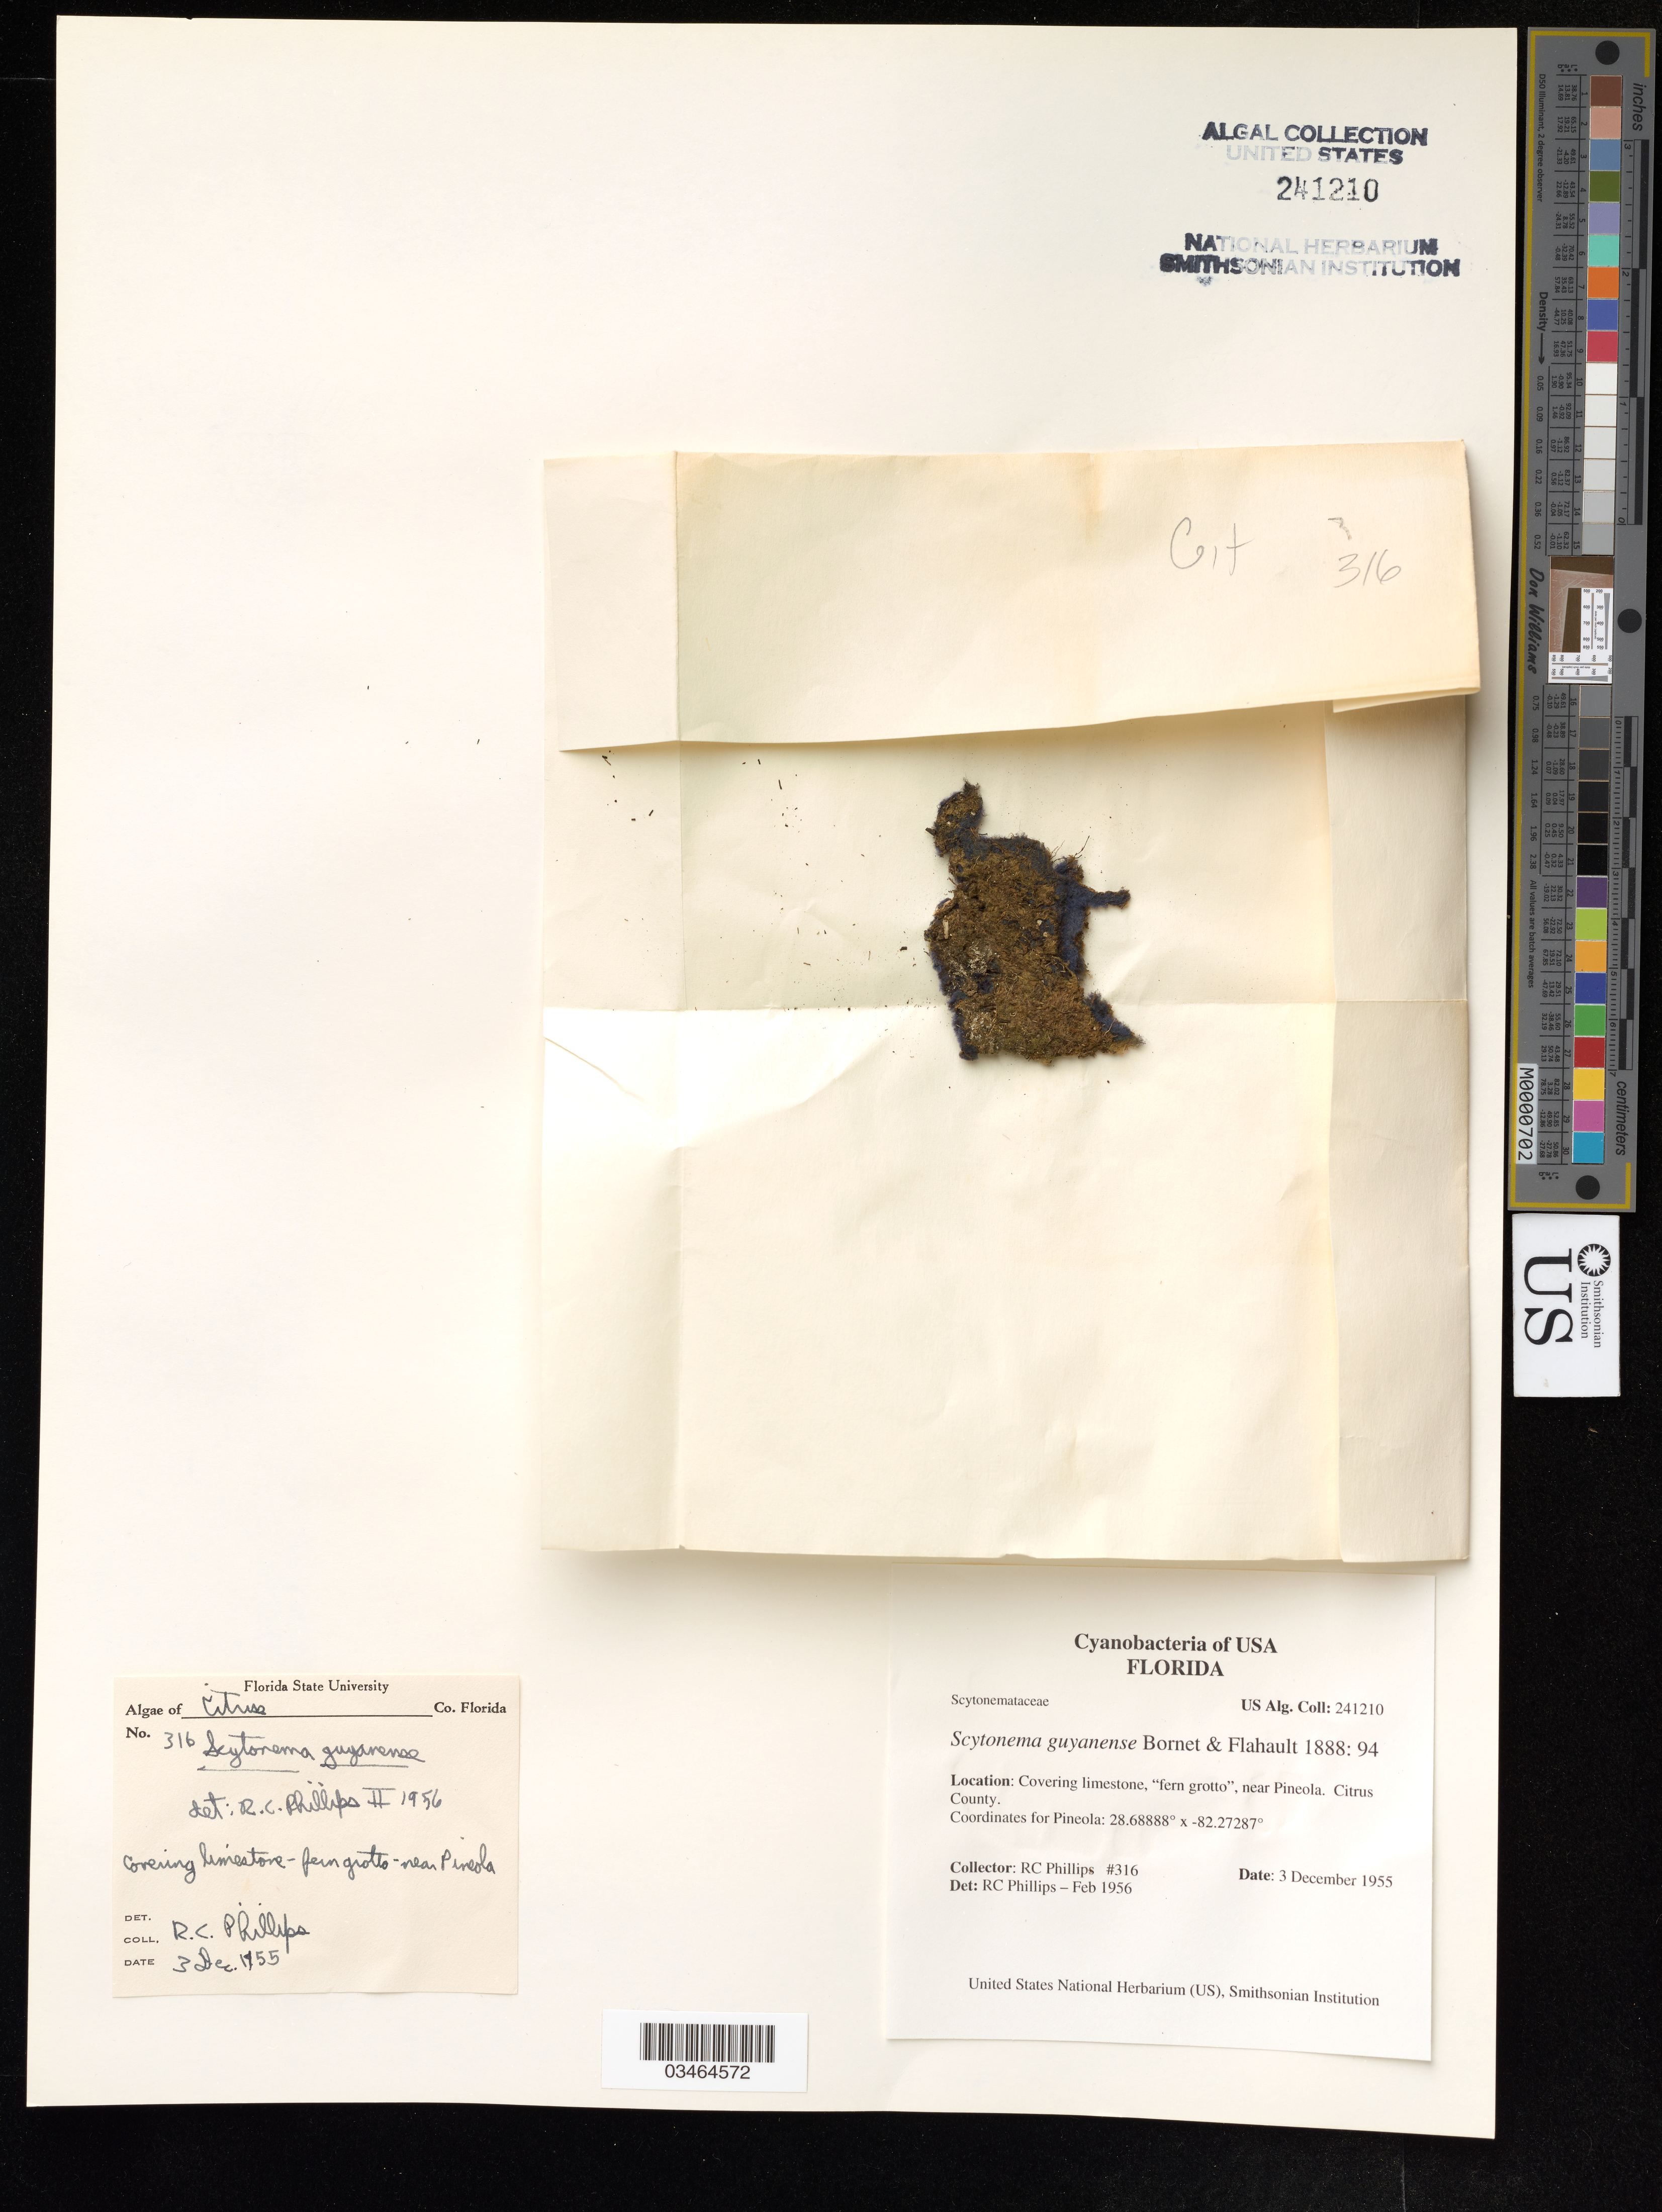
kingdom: Bacteria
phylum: Cyanobacteria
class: Cyanobacteriia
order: Cyanobacteriales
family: Scytonemataceae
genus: Scytonema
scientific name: Scytonema guyanense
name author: (Mont.) Bornet & Flahault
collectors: R. C. Phillips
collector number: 316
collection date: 1955-12-03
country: United States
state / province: Florida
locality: Near Pineola. Citrus County.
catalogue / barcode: US 241210